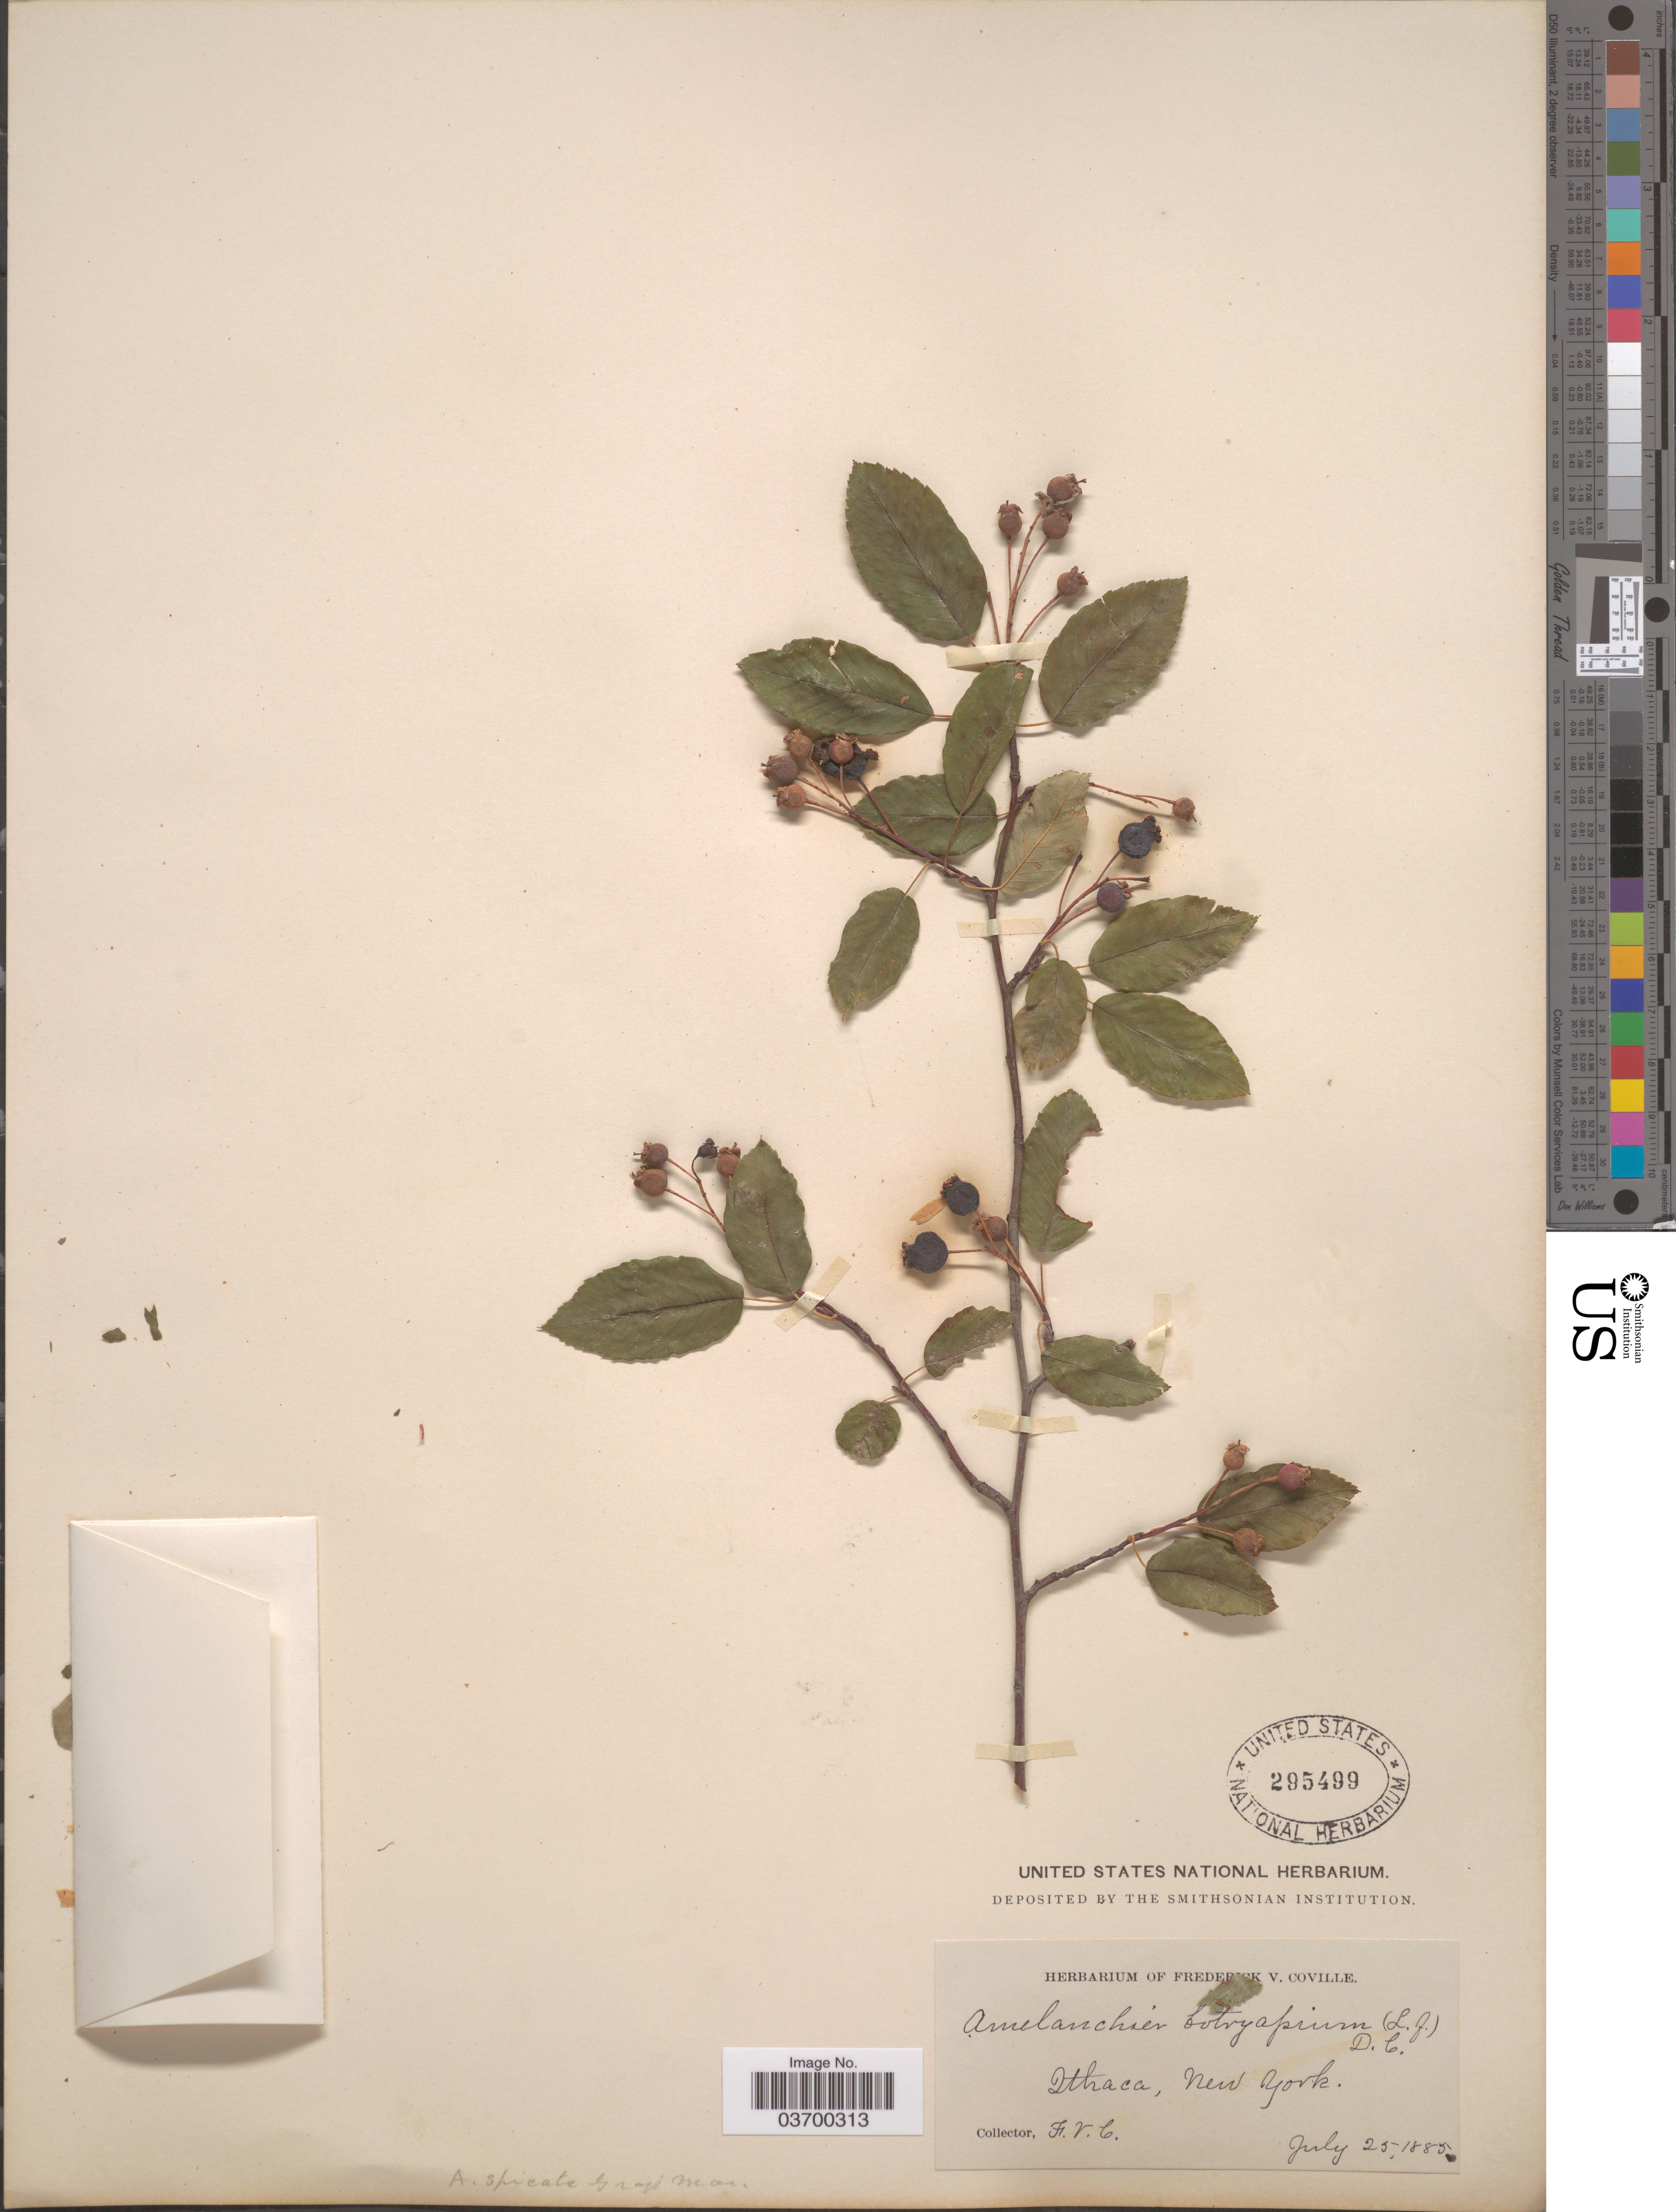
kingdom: Plantae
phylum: Tracheophyta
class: Magnoliopsida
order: Rosales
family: Rosaceae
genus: Amelanchier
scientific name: Amelanchier botryapium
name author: DC.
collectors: F. V. Coville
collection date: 1885-07-25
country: United States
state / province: New York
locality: Ithaca.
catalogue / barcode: US 295499